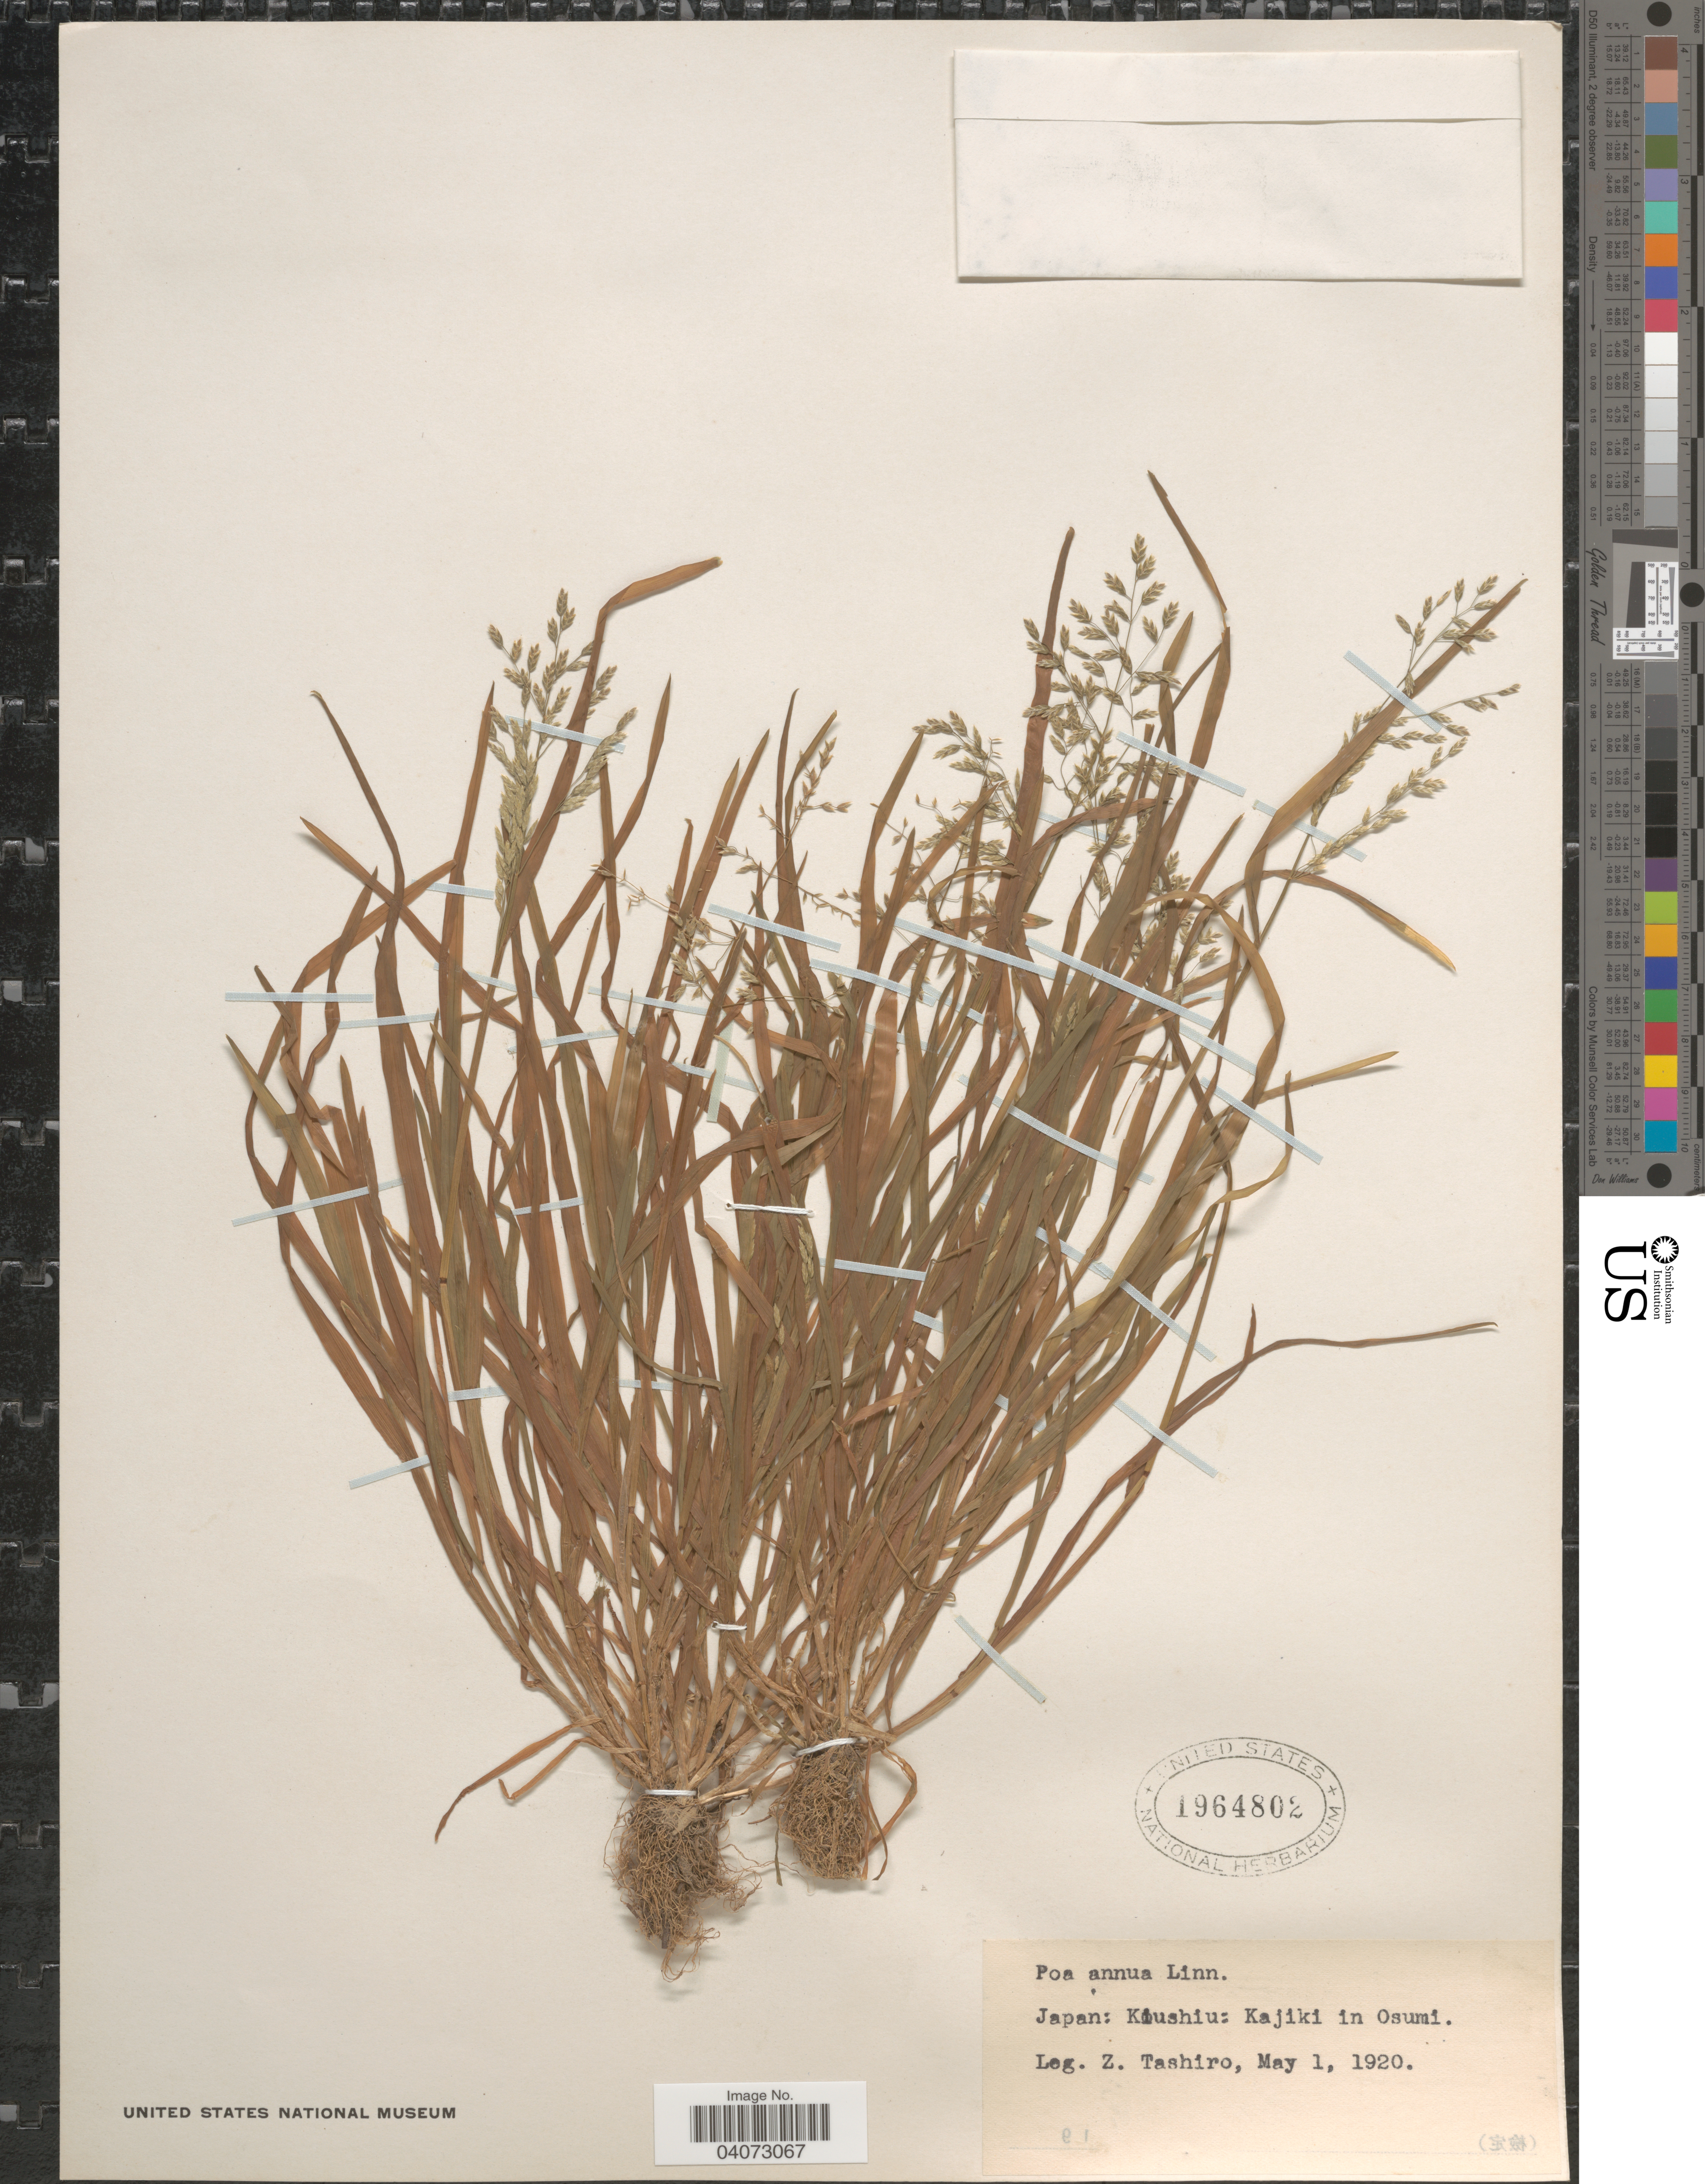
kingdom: Plantae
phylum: Tracheophyta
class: Liliopsida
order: Poales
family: Poaceae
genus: Poa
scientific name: Poa annua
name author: L.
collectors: Z. Tashiro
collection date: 1920-05-01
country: Japan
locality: Kiushiu: Kajiki in Osumi.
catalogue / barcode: US 1964802